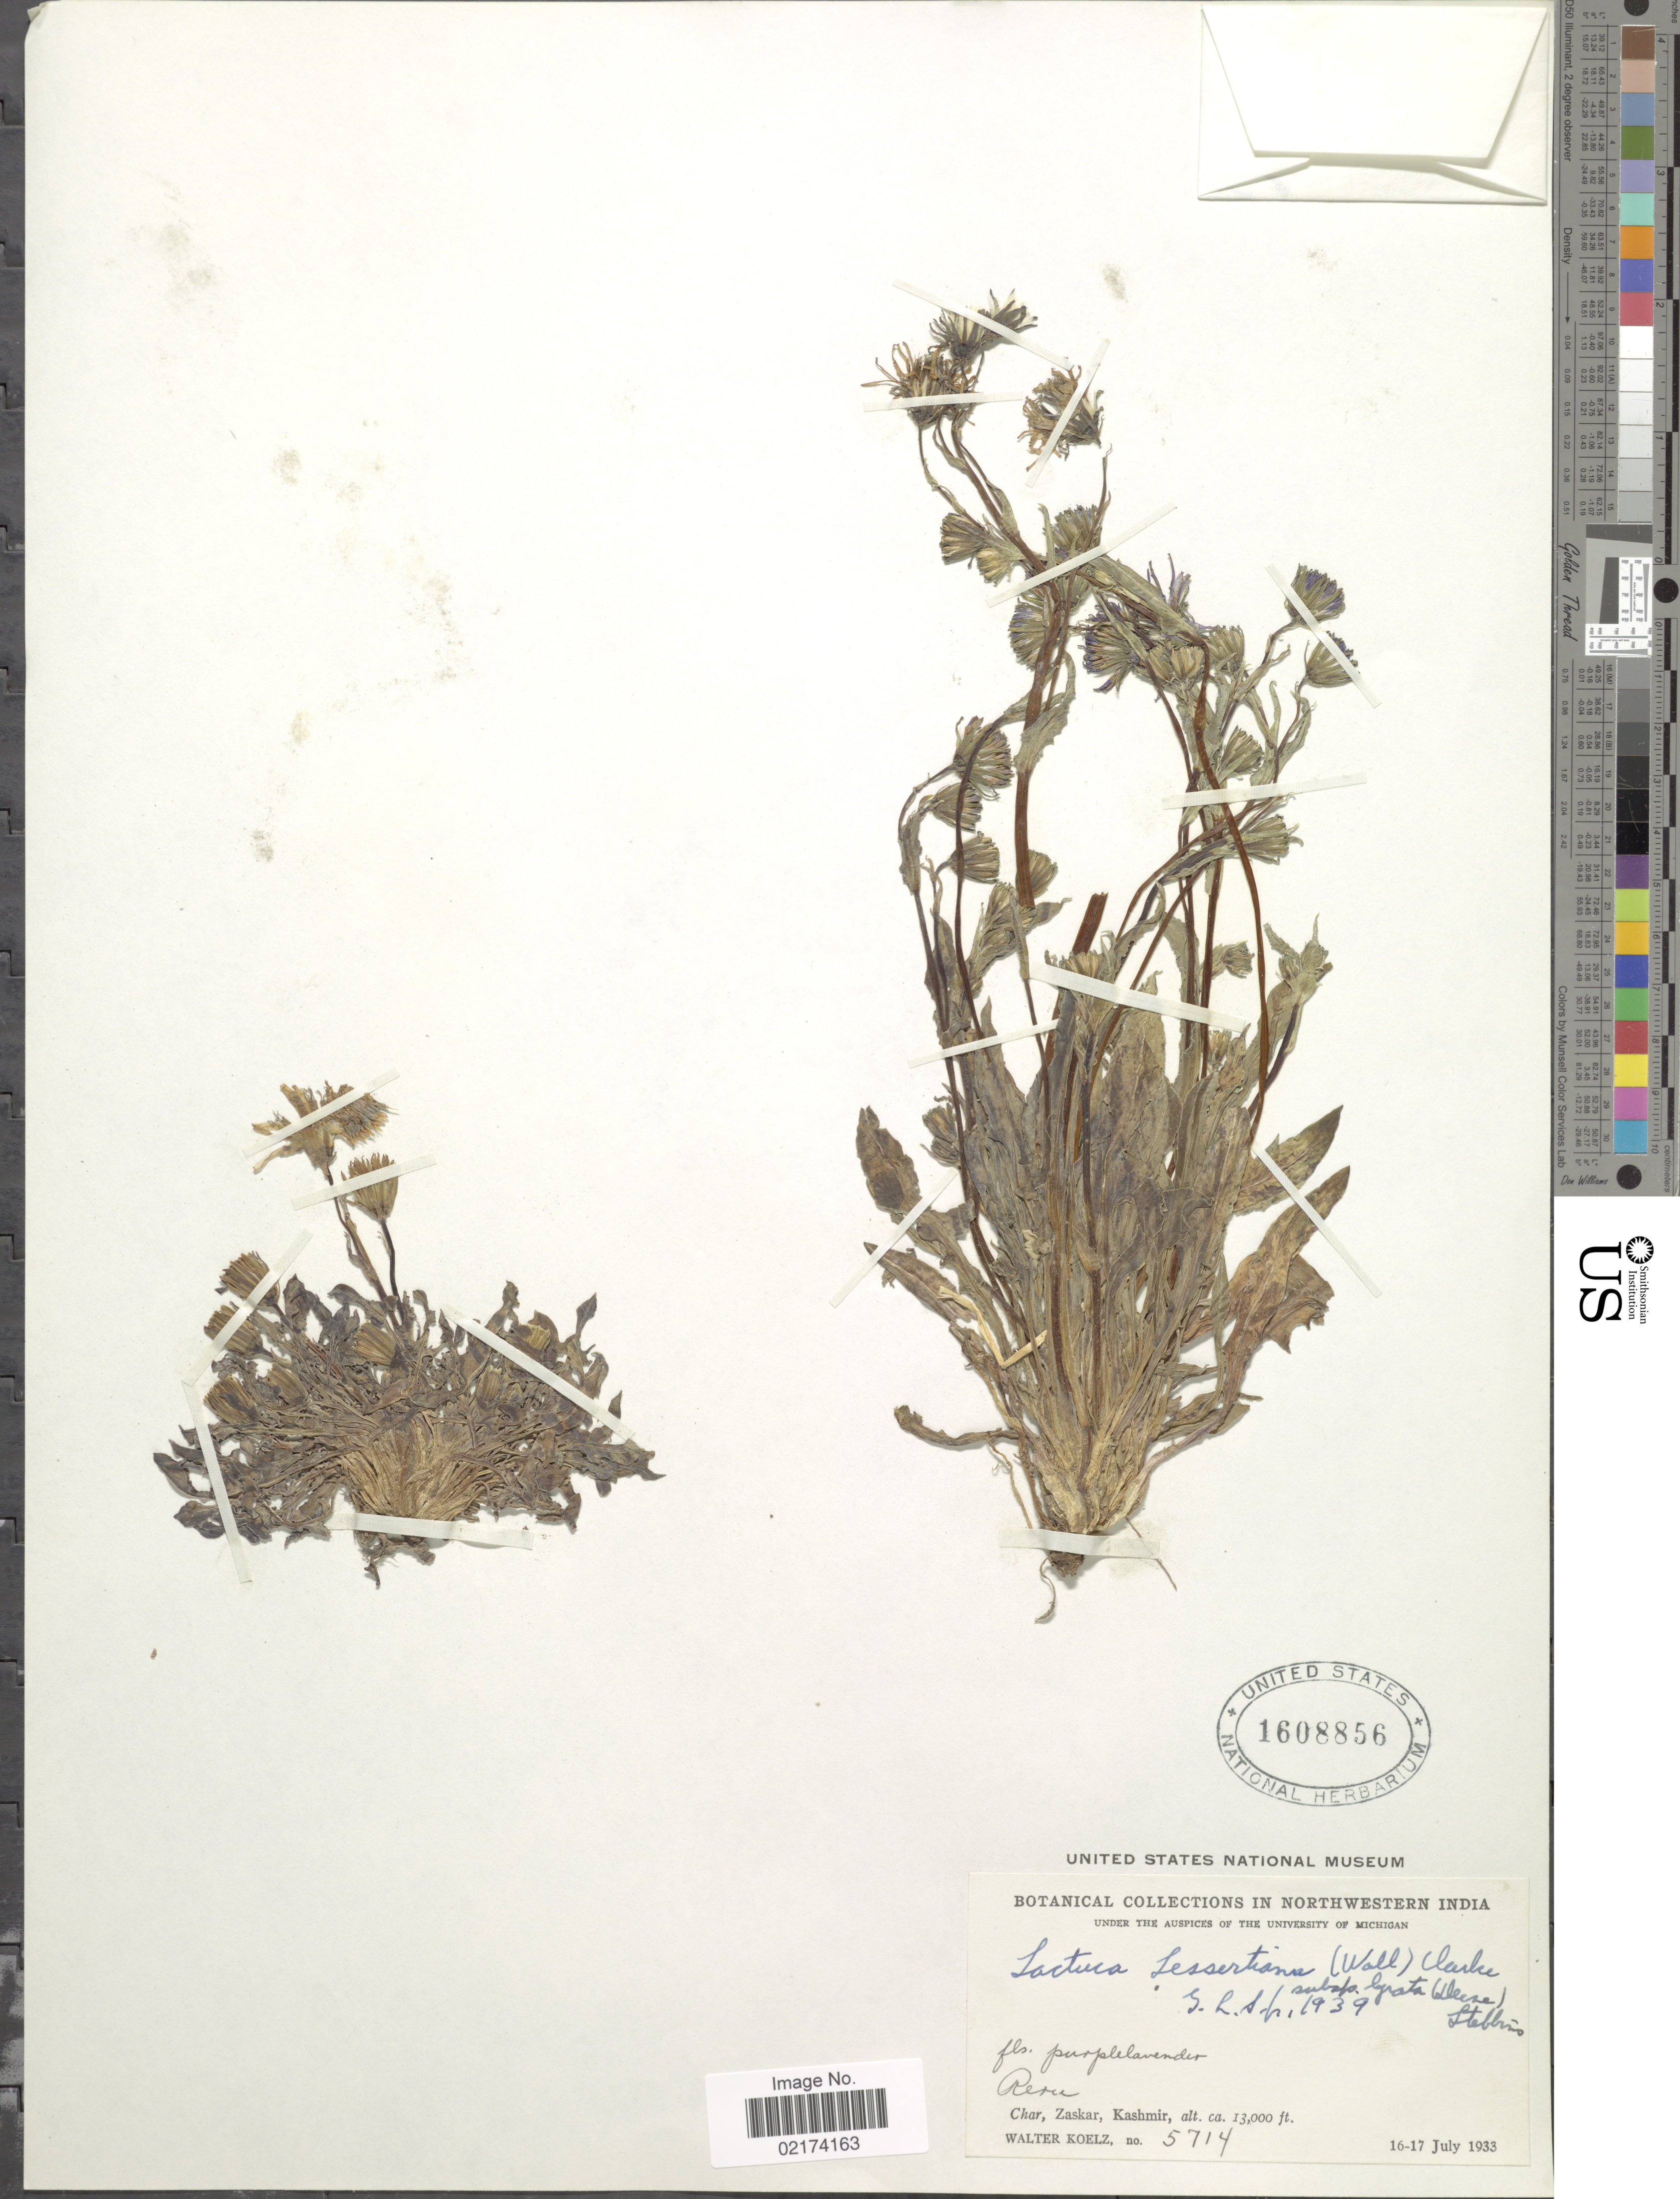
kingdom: Plantae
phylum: Tracheophyta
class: Magnoliopsida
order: Asterales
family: Asteraceae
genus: Lactuca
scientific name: Lactuca lessertiana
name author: (DC.) C.B. Clarke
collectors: W. N. Koelz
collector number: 5714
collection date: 1933-07-16/1933-07-17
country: India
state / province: Jammu and Kashmir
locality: Northwestern India, Reru, Char, Zaskar, Kashmir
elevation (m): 3962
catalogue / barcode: US 1608856